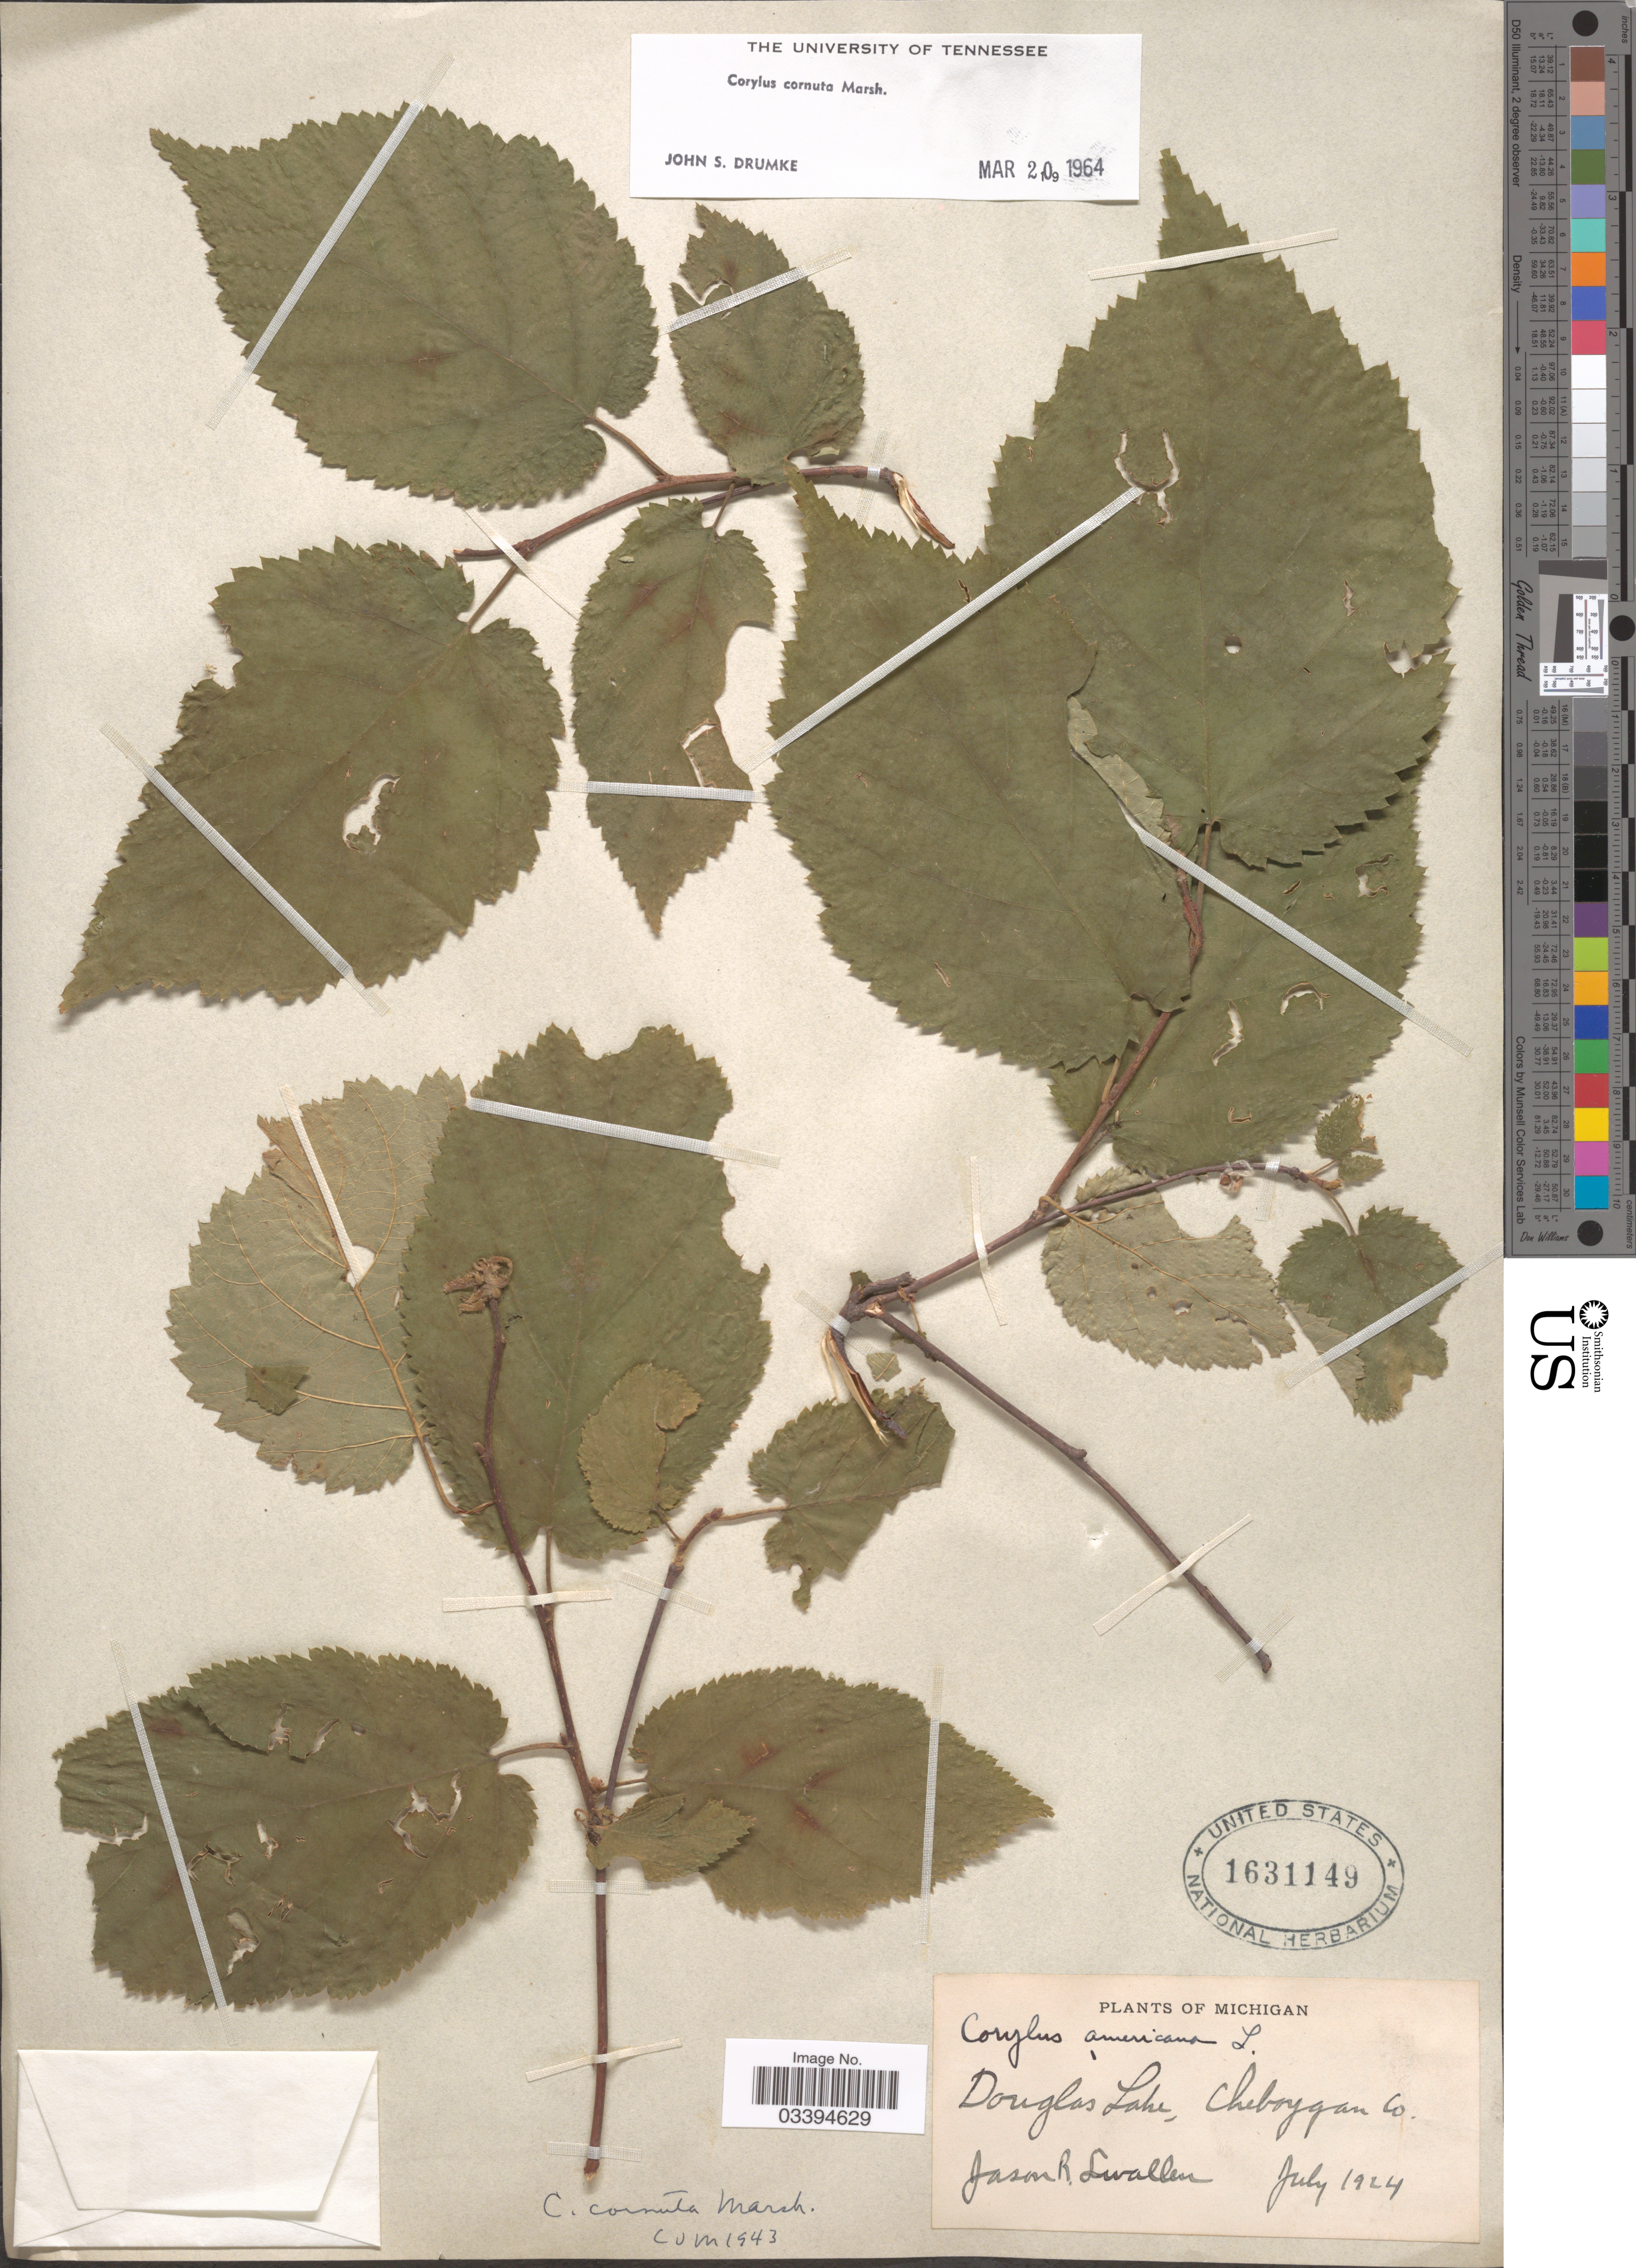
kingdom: Plantae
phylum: Tracheophyta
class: Magnoliopsida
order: Fagales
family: Betulaceae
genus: Corylus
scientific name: Corylus cornuta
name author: Marshall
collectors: J. R. Swallen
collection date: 1924-07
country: United States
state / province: Michigan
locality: Douglas Lake, Cheboygan Co.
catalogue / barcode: US 1631149